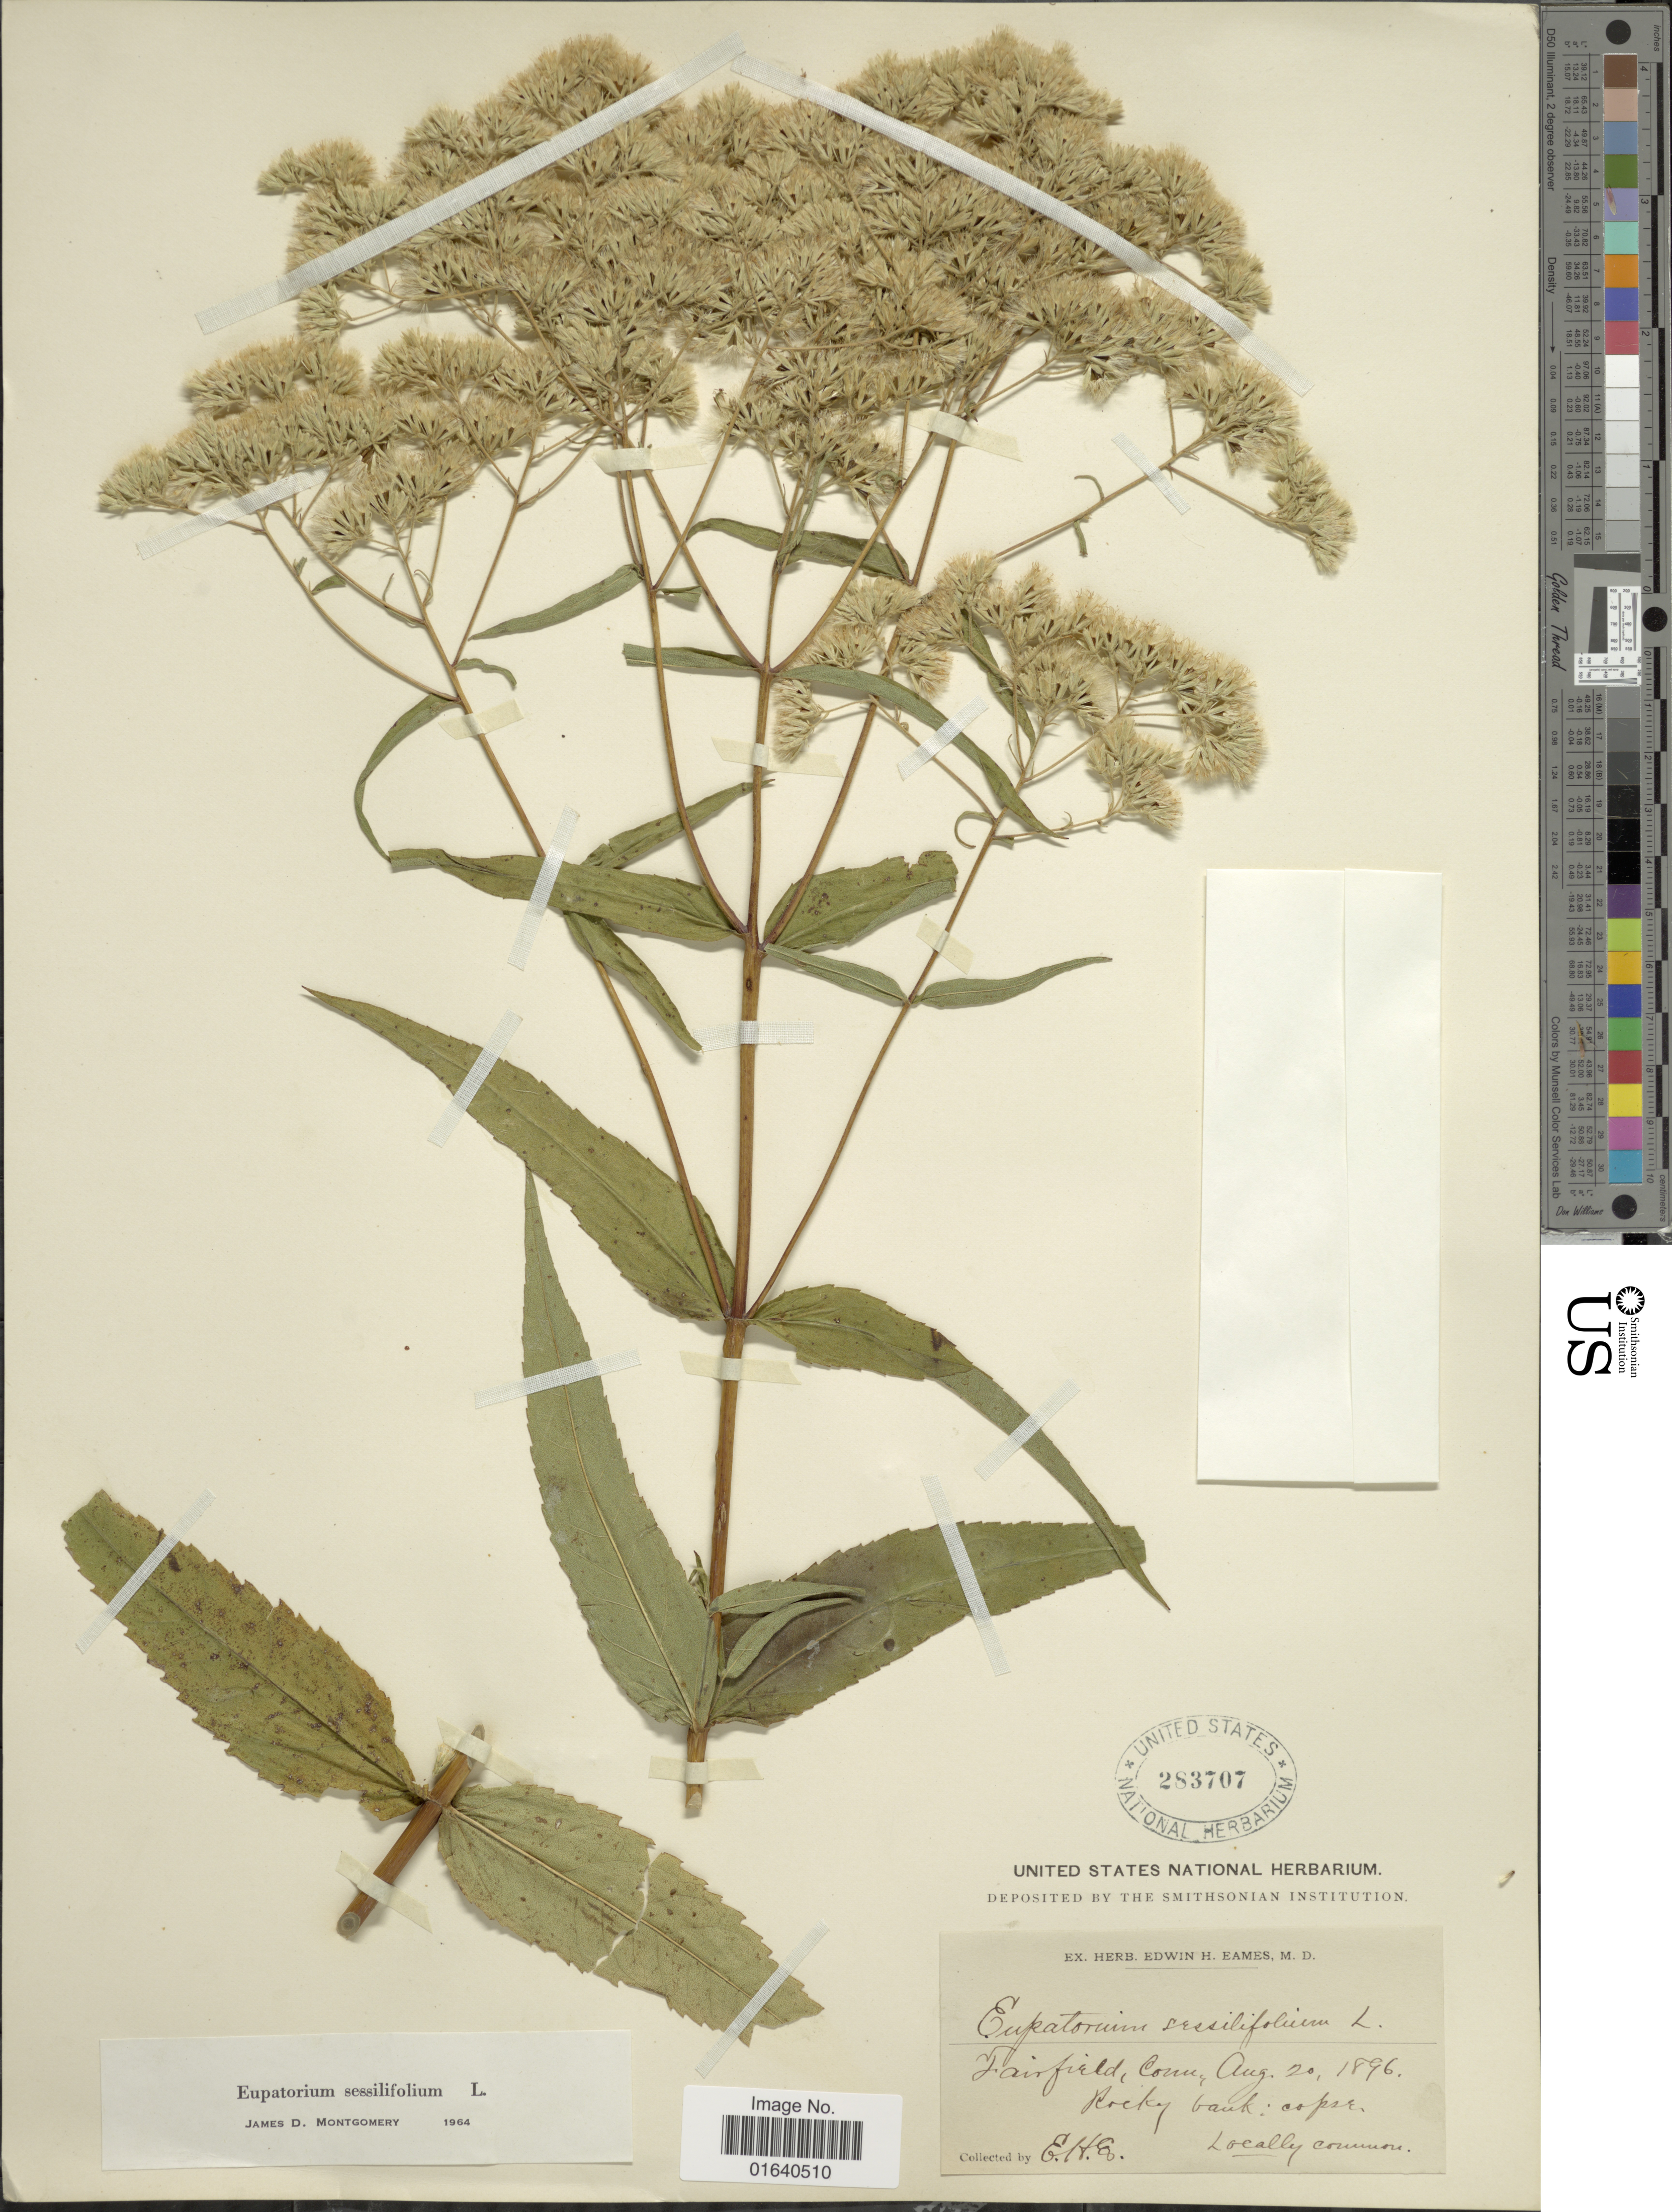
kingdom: Plantae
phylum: Tracheophyta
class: Magnoliopsida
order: Asterales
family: Asteraceae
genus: Eupatorium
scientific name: Eupatorium sessilifolium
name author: L.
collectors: E. H. Eames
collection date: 1896-08-20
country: United States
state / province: Connecticut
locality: Fairfield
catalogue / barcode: US 283707